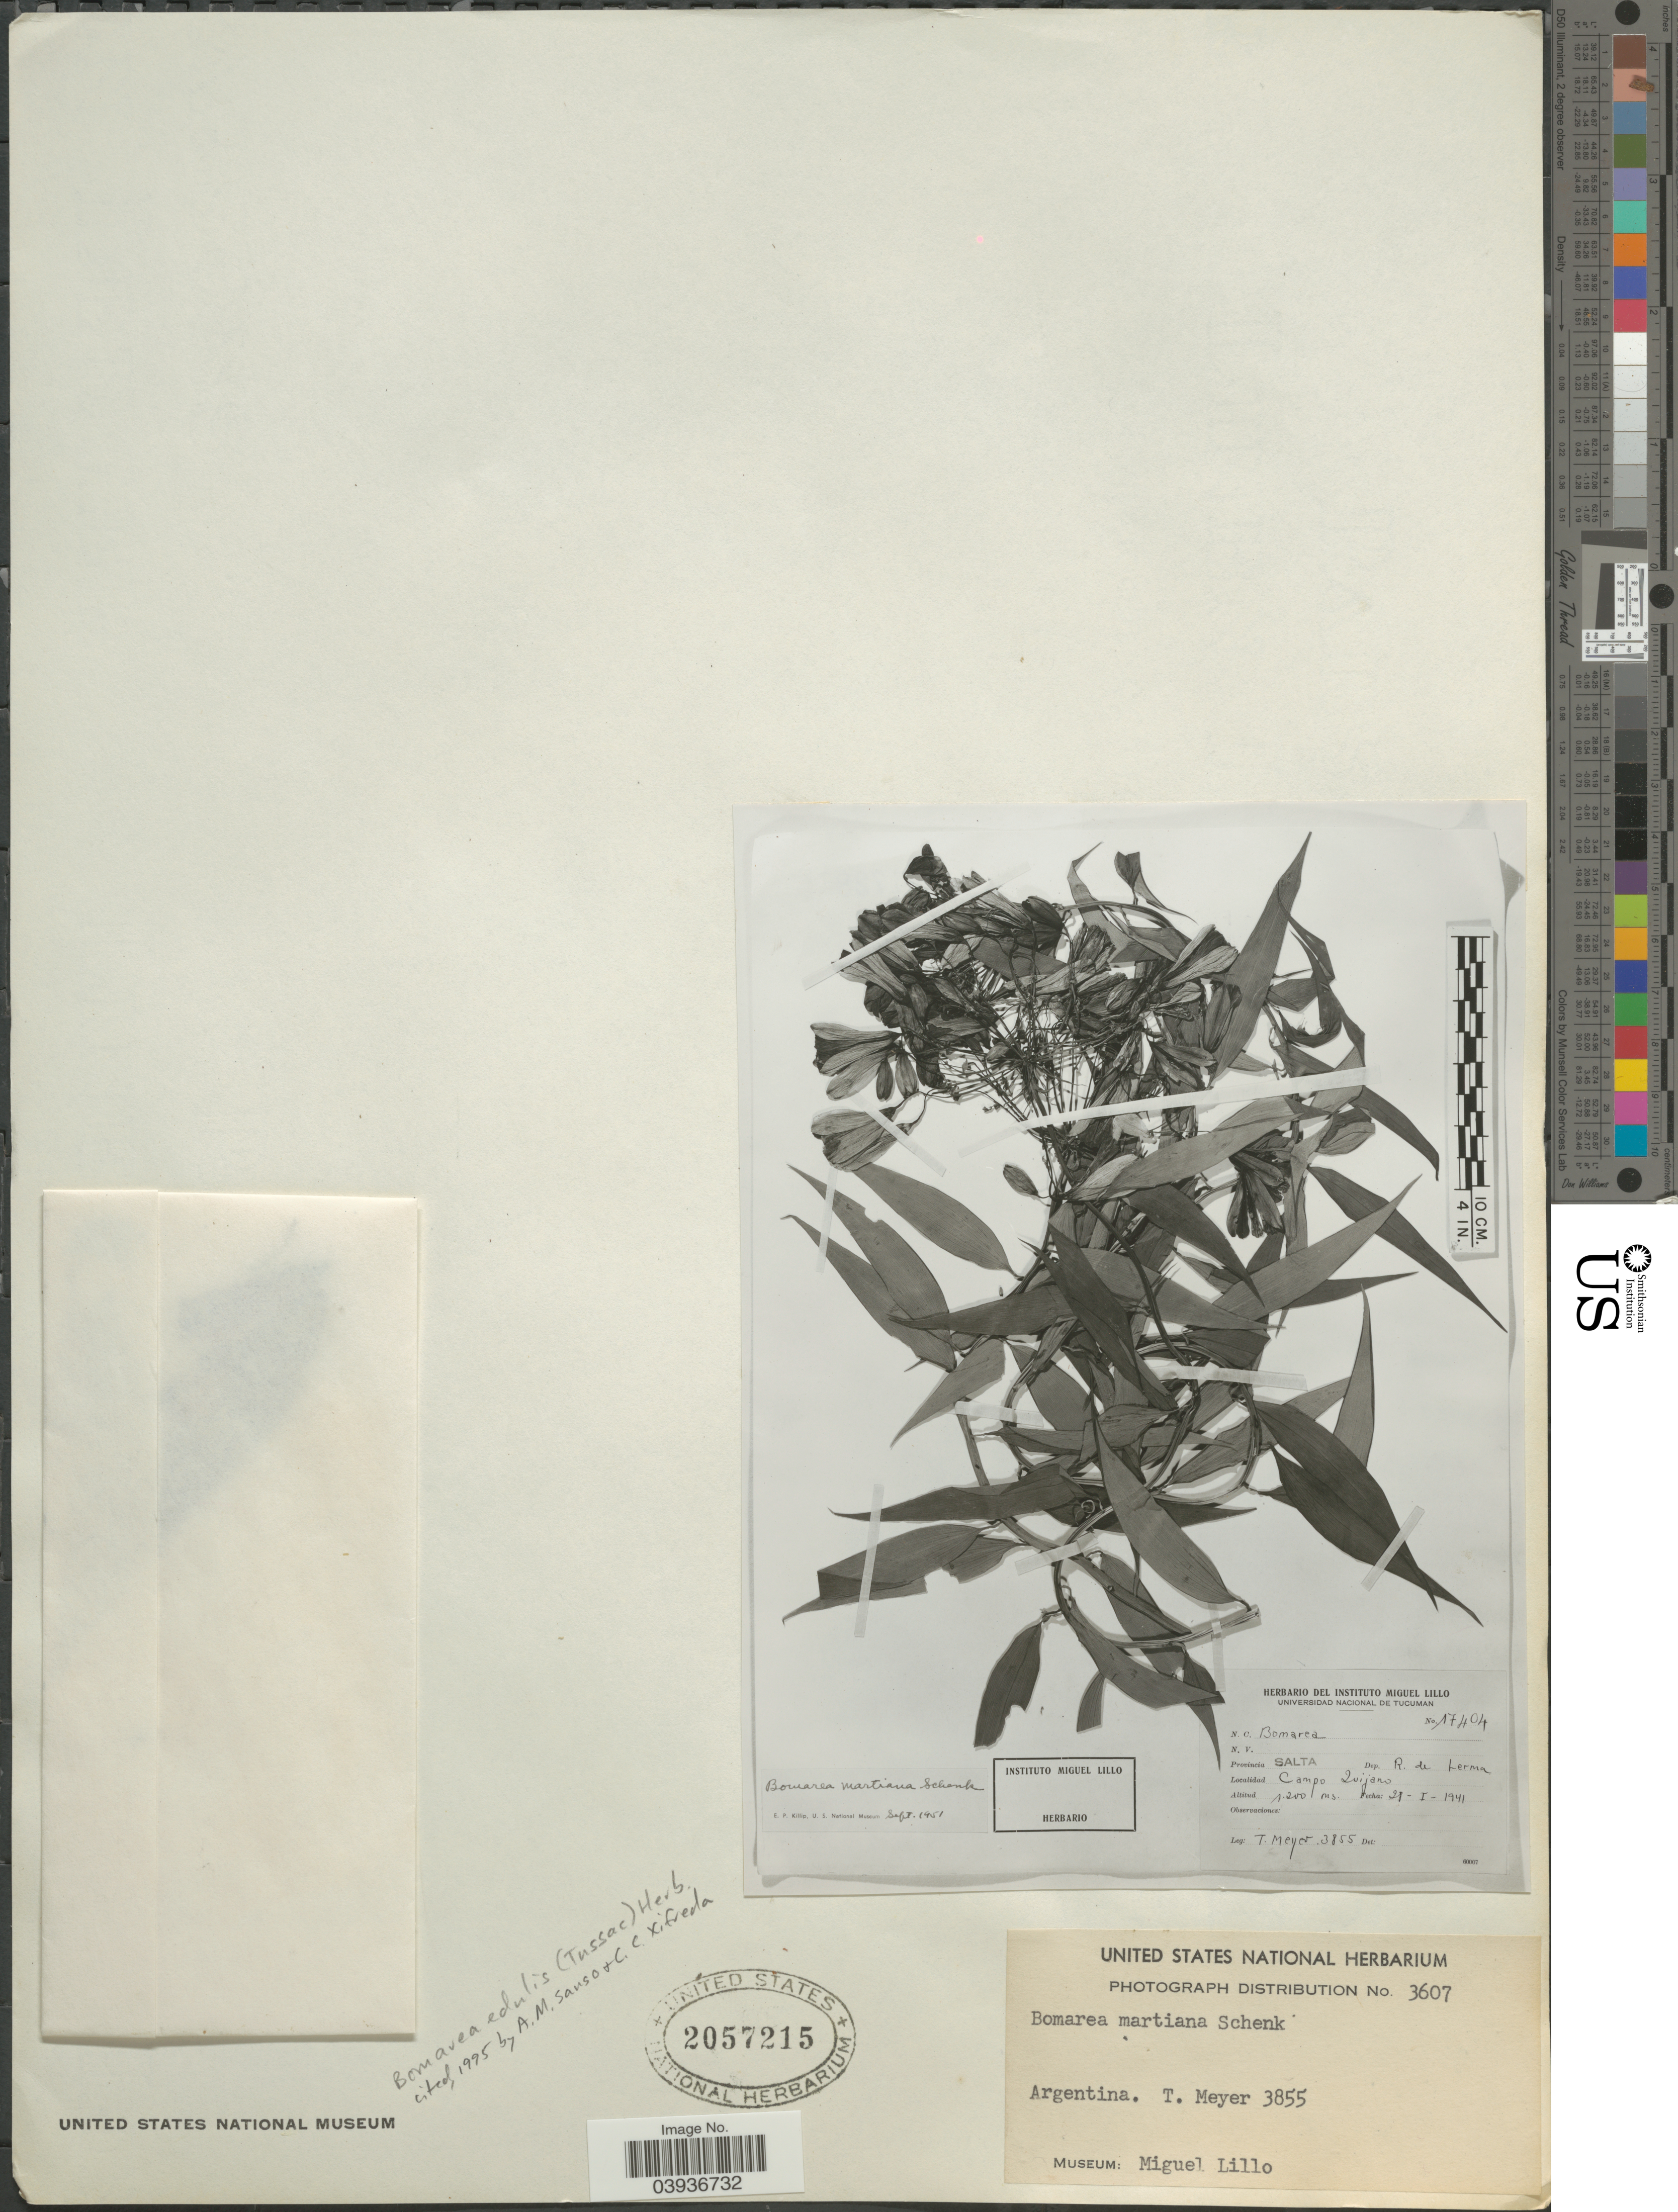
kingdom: Plantae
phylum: Tracheophyta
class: Liliopsida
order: Liliales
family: Alstroemeriaceae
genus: Bomarea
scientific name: Bomarea edulis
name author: (Tussac) Herb.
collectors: T. Meyer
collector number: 3855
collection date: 1941-01-28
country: Argentina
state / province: Salta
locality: Dep. R. de Lerma. Campo Zuijano.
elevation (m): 1200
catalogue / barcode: US 2057215